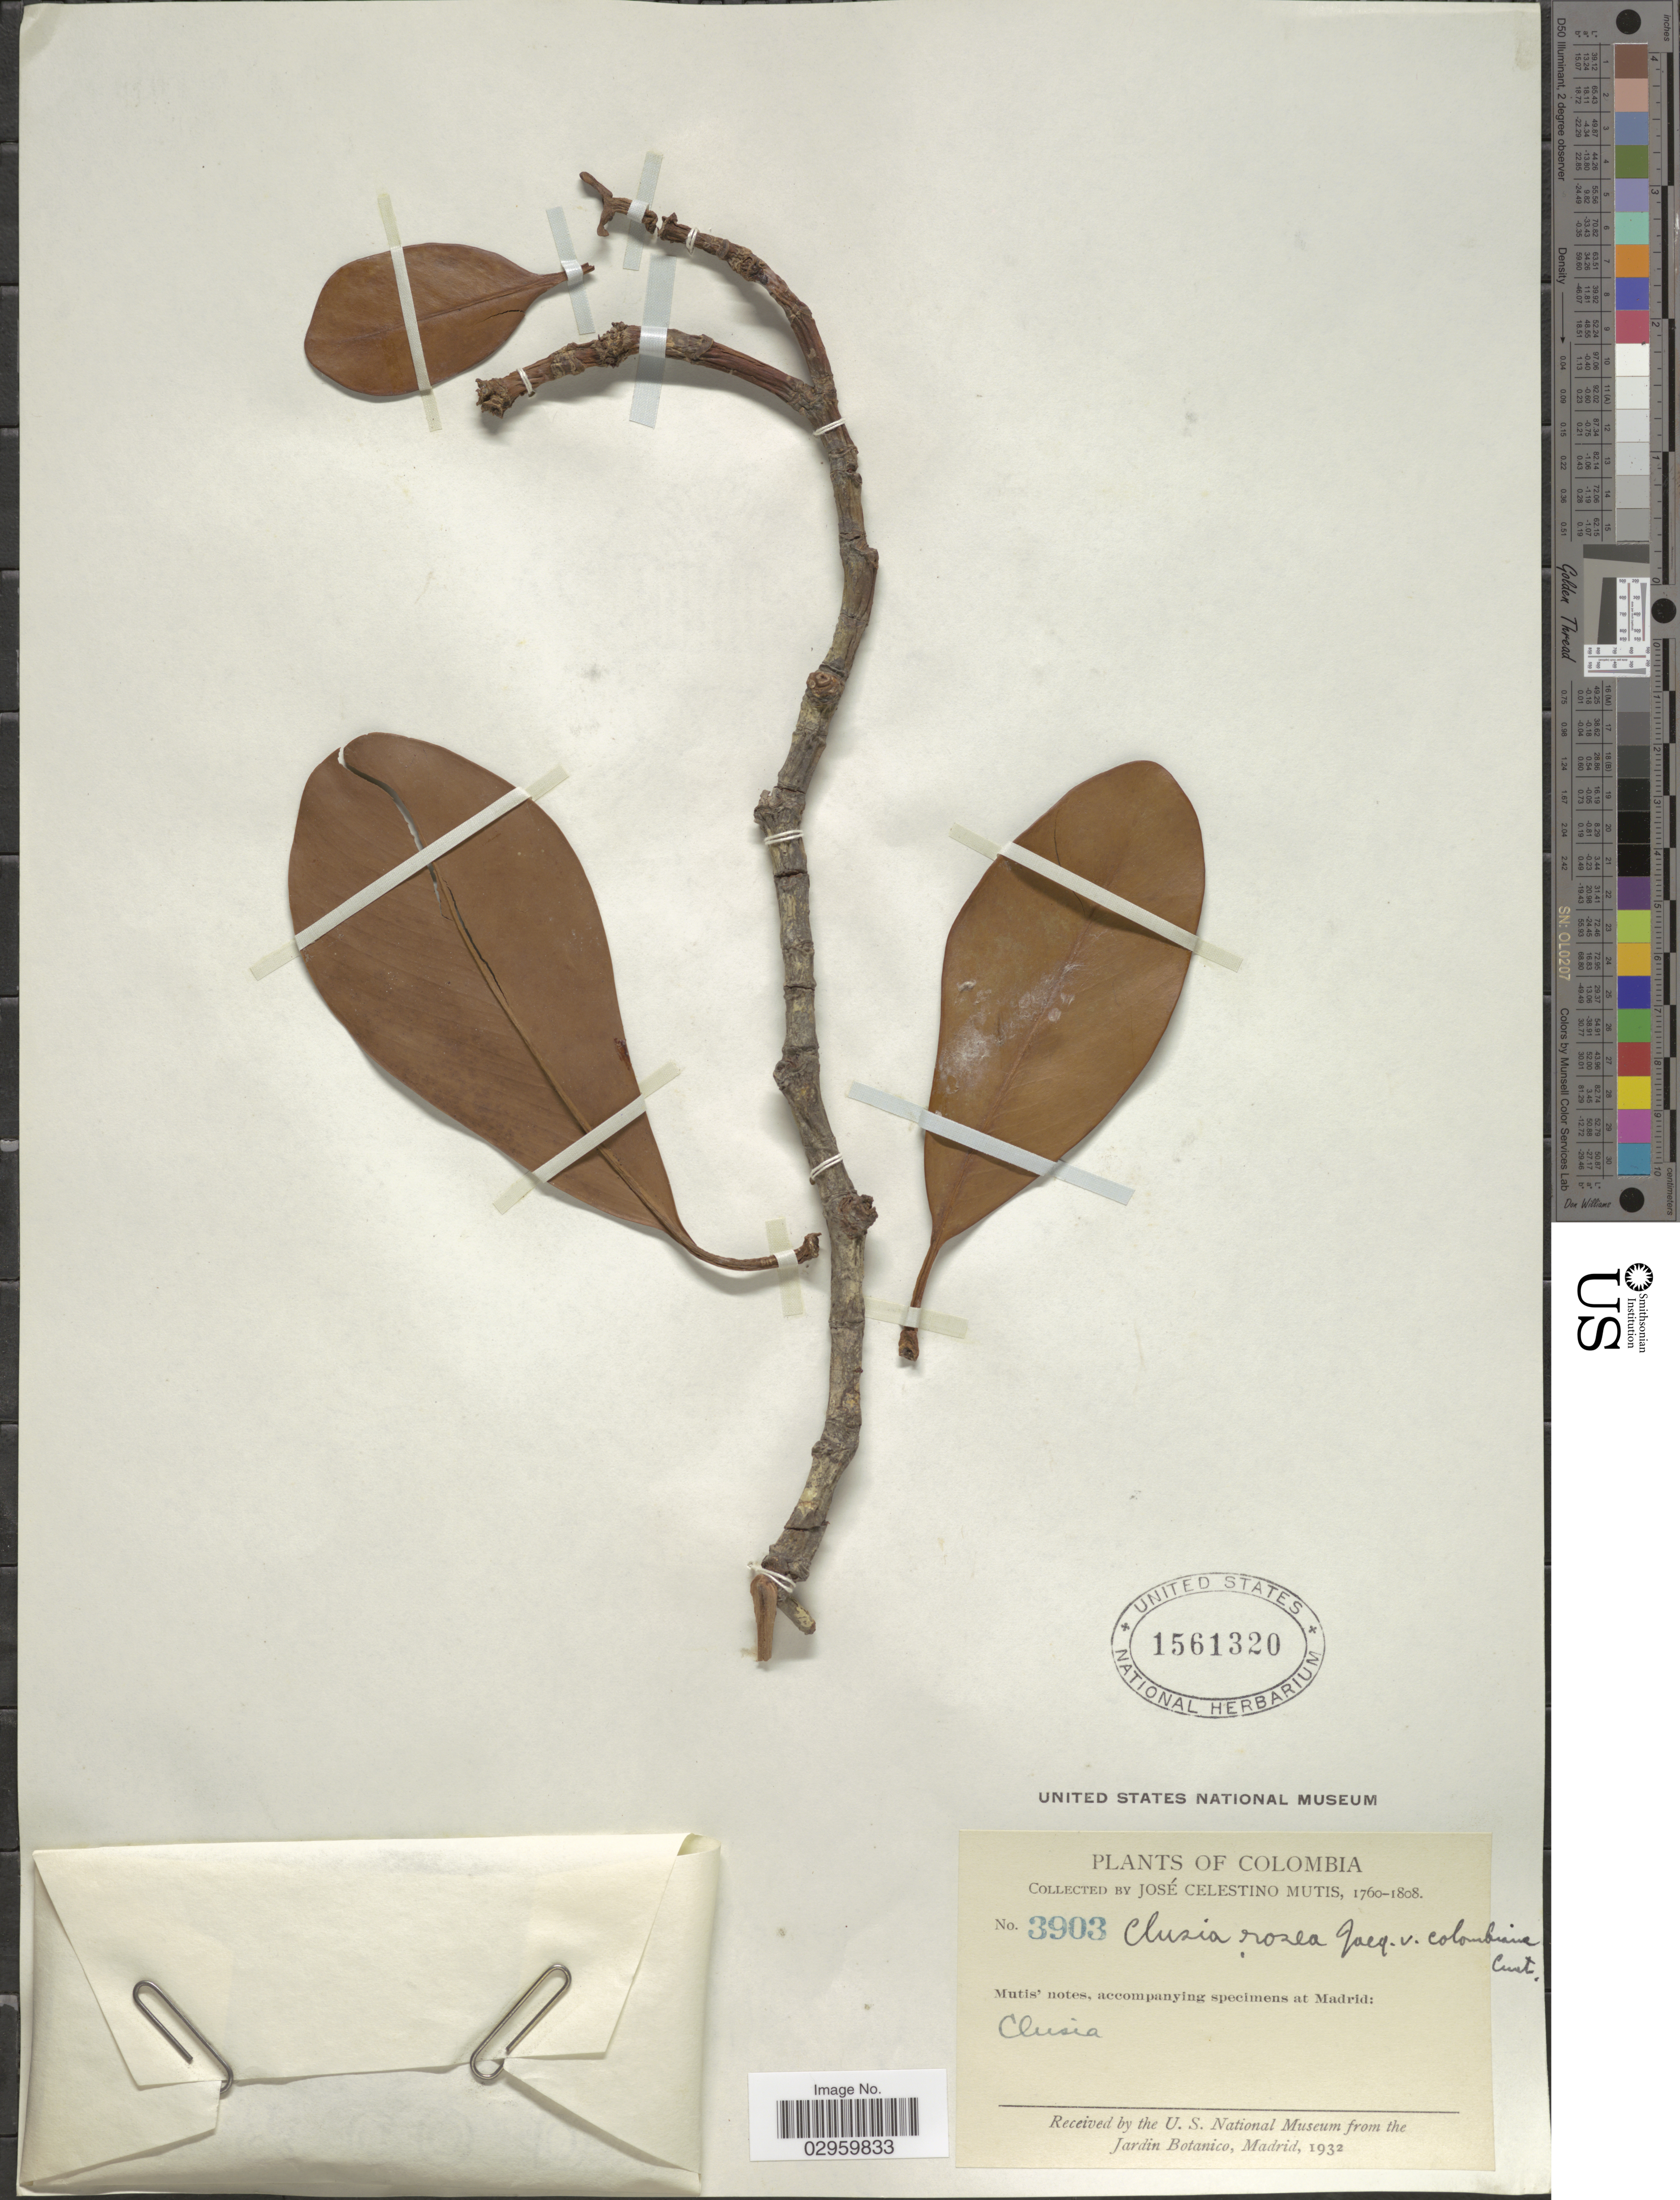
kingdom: Plantae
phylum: Tracheophyta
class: Magnoliopsida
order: Malpighiales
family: Clusiaceae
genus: Clusia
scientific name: Clusia rosea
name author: Jacq.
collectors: J. C. B. Mutis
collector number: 3903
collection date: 1760/1808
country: Colombia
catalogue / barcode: US 1561320